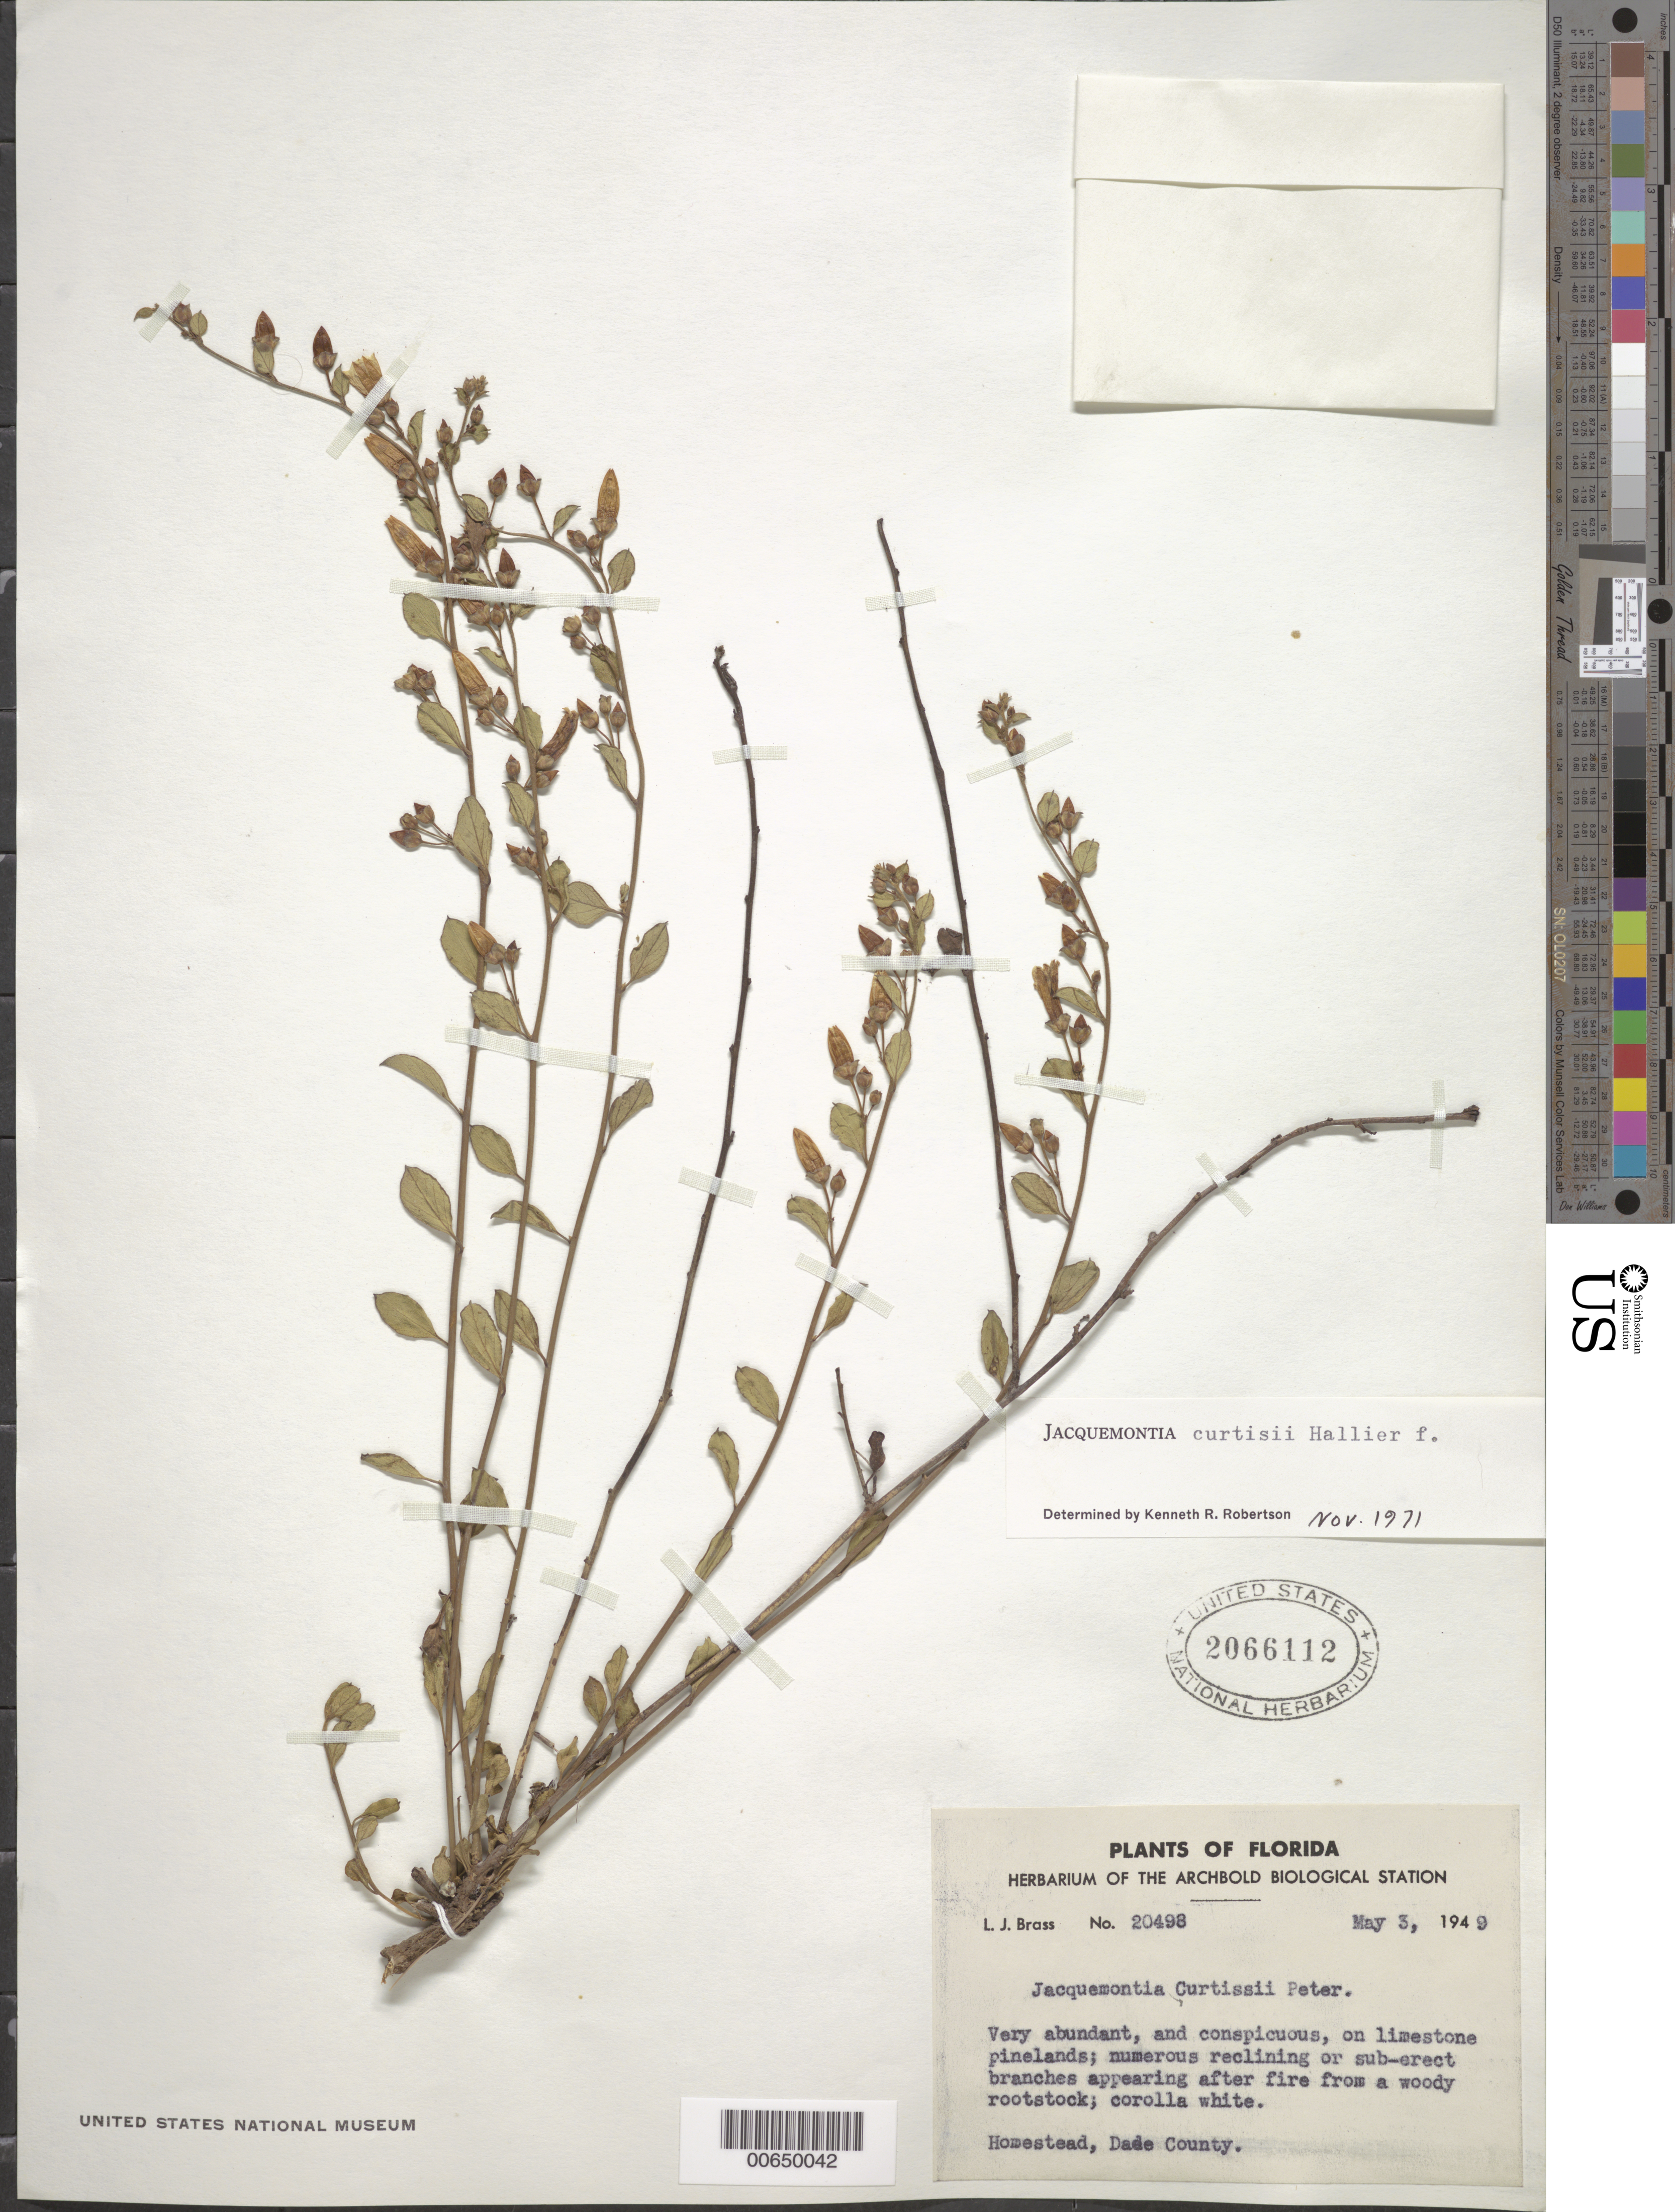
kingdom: Plantae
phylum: Tracheophyta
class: Magnoliopsida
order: Solanales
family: Convolvulaceae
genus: Jacquemontia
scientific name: Jacquemontia curtissii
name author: Peter ex Hallier f.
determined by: Robertson, K.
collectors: L. J. Brass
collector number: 20498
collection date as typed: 05 Mar 1949 or 03 May 1949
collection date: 1949-03-05 or 1949-05-03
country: United States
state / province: Florida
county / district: Dade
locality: Homestead.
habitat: On limestone pinelands.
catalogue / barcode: US 2066112